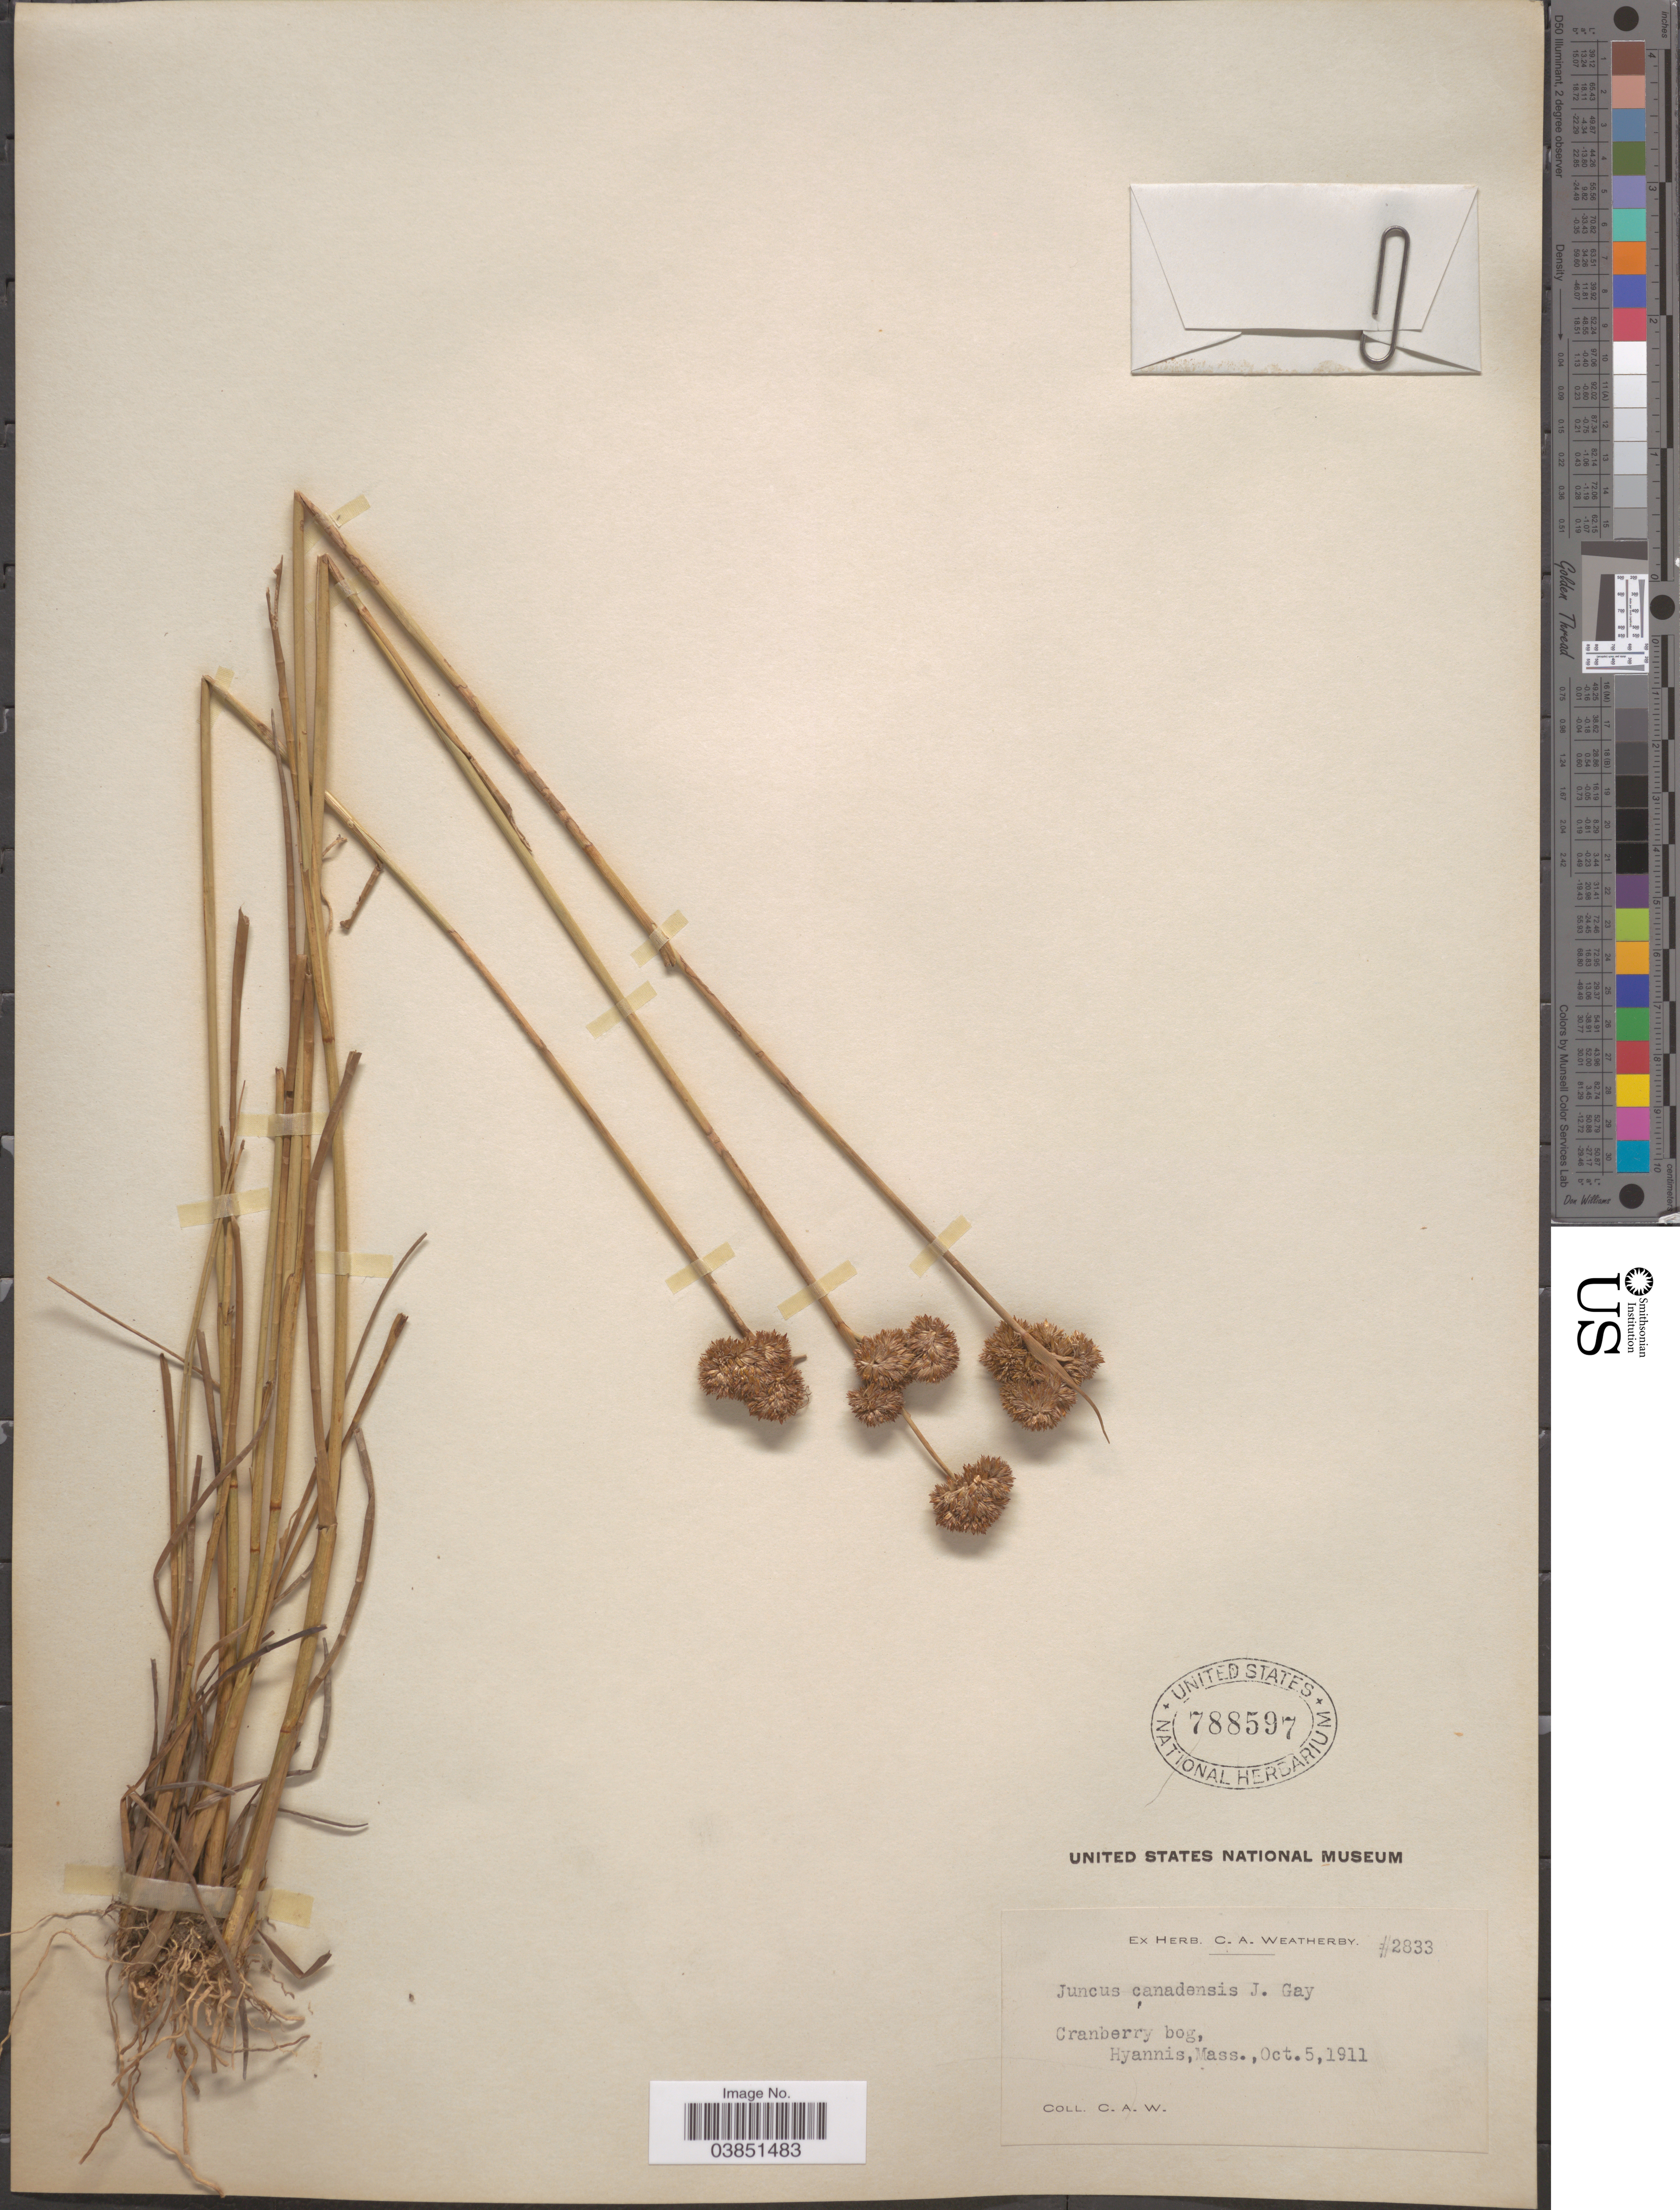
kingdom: Plantae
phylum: Tracheophyta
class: Liliopsida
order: Poales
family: Juncaceae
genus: Juncus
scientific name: Juncus canadensis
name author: J. Gay ex Laharpe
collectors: C. A. Weatherby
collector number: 2833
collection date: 1911-10-05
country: United States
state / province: Massachusetts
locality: Hyannis.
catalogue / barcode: US 788597